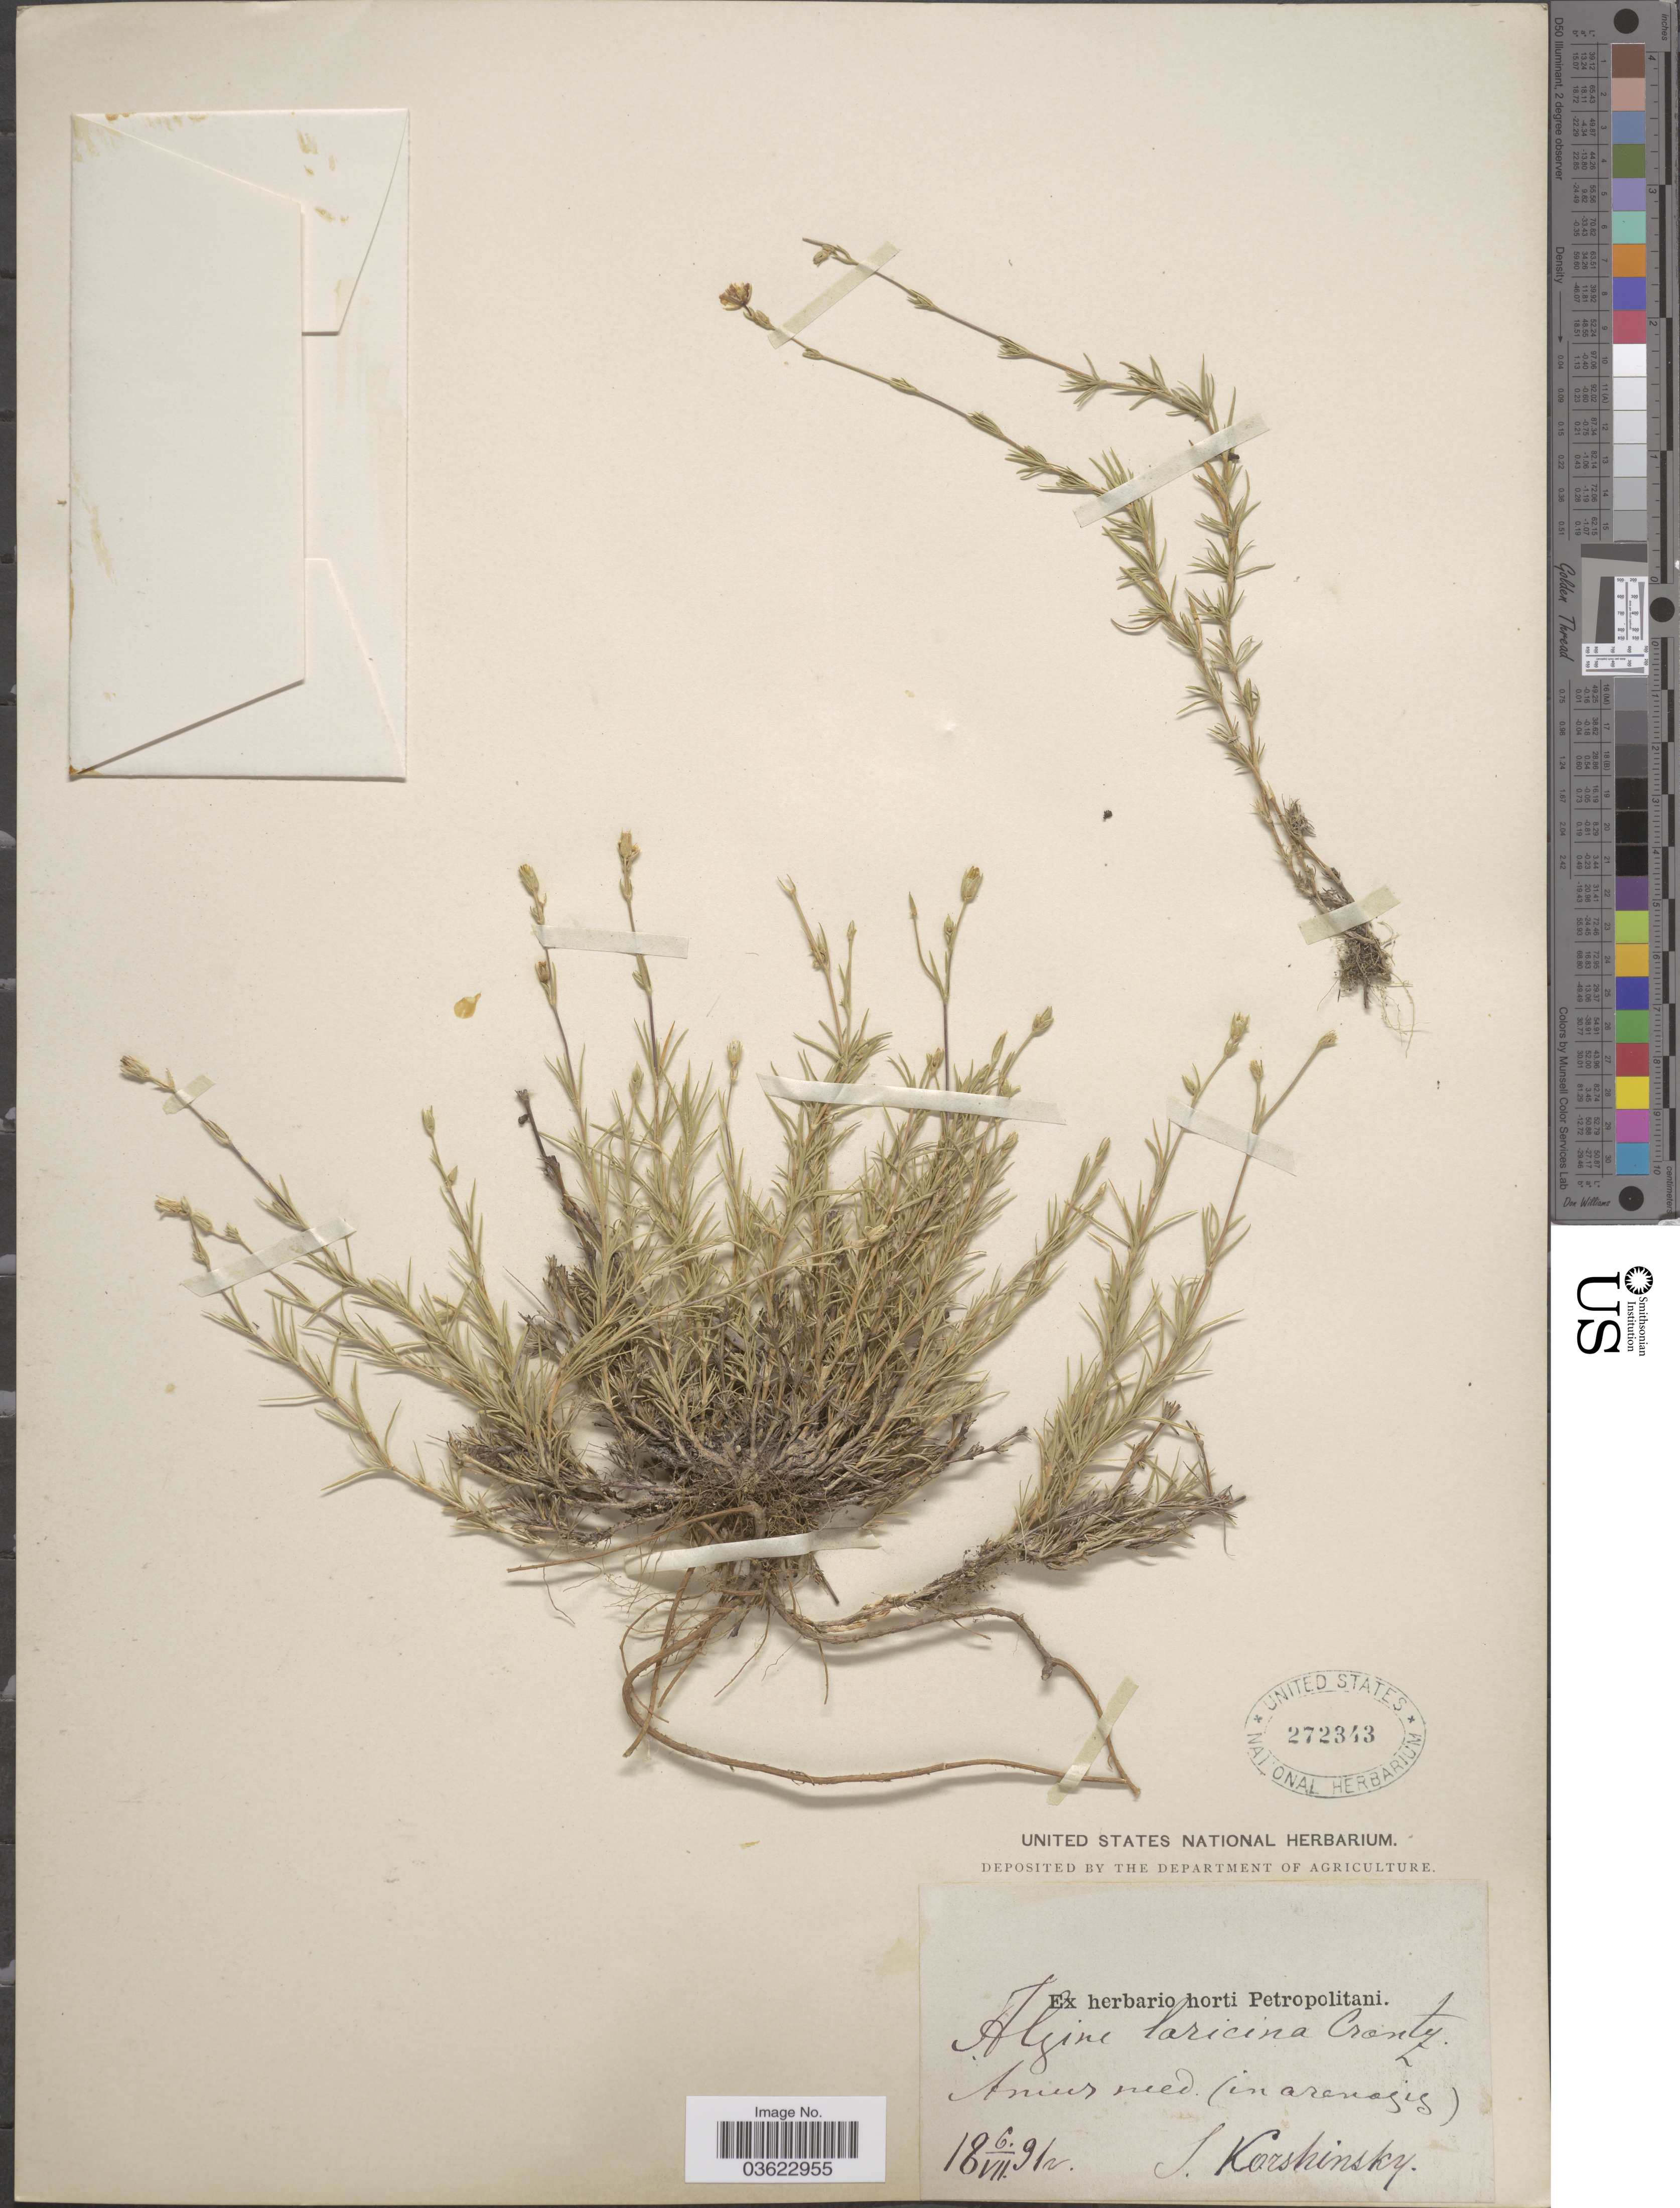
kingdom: Plantae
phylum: Tracheophyta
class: Magnoliopsida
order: Caryophyllales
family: Caryophyllaceae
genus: Pseudocherleria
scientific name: Pseudocherleria laricina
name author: (L.) Dillenb. & Kadereit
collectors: S. Korzchinsky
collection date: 1891-07-06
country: Russian Federation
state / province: Amur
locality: Amur med (in arenosis).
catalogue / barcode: US 272343